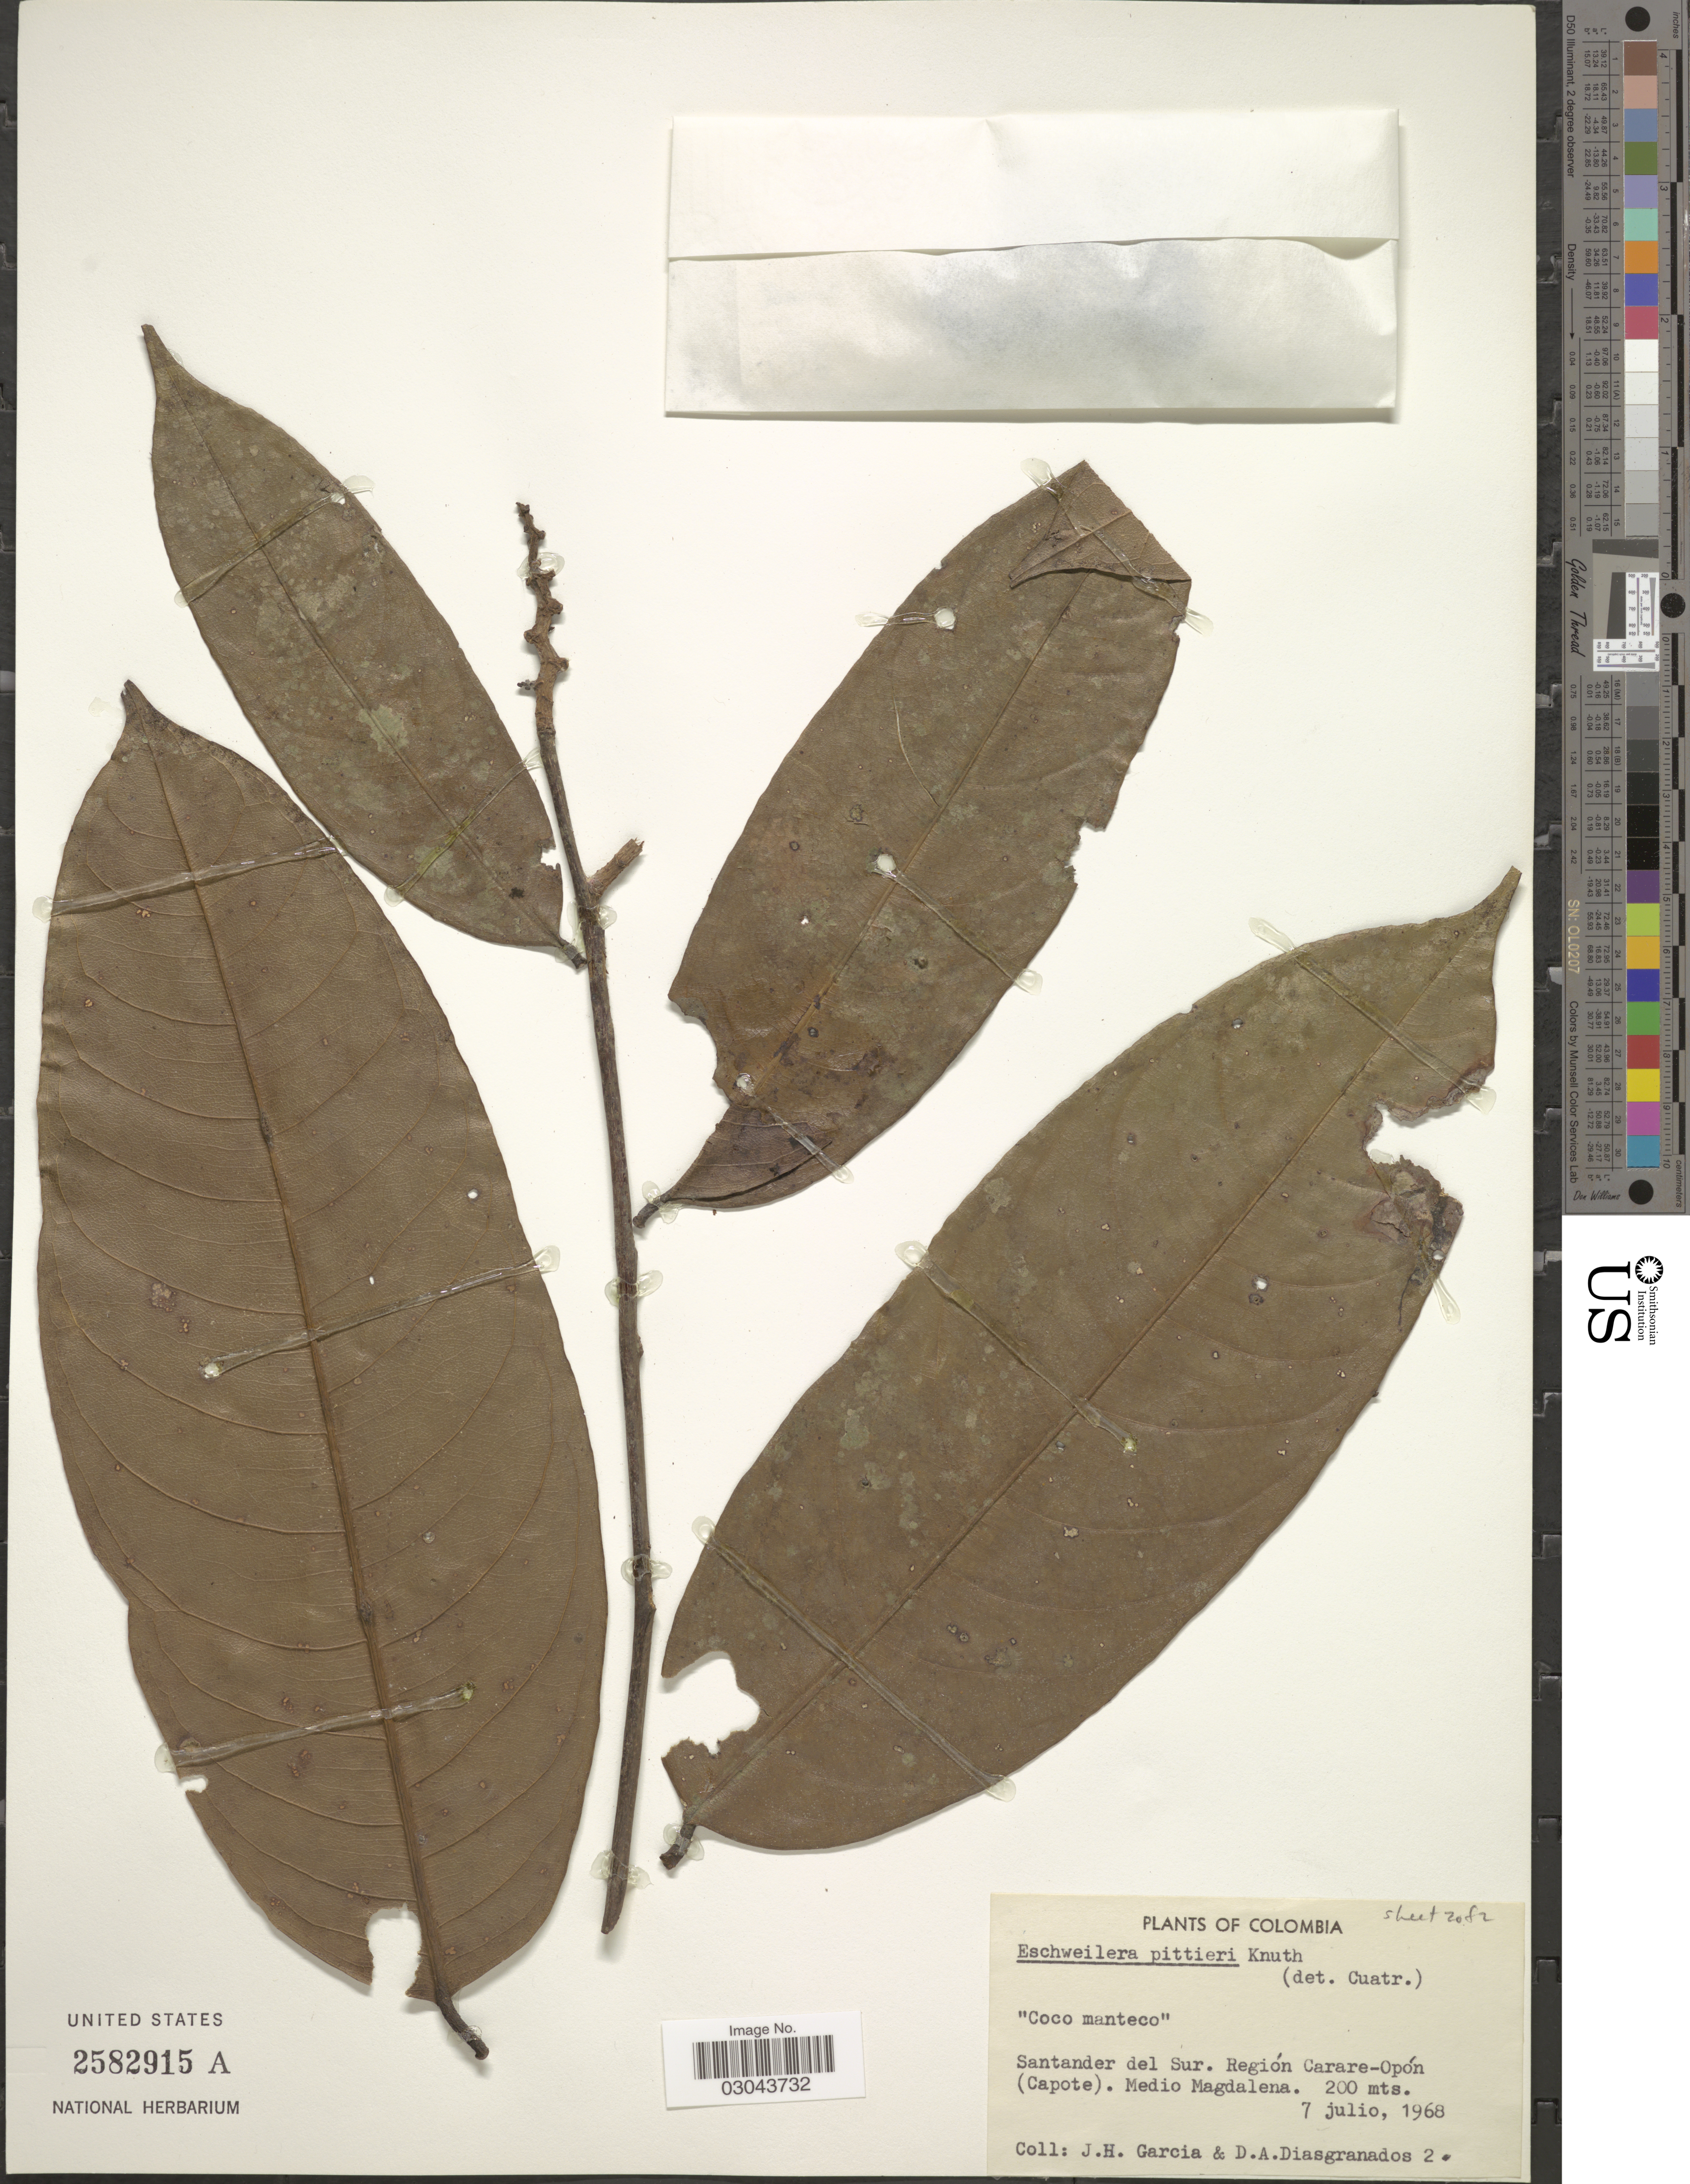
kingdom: Plantae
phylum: Tracheophyta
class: Magnoliopsida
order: Ericales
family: Lecythidaceae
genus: Eschweilera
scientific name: Eschweilera pittieri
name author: R. Knuth in Engl.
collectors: J. H. García & D. A. Diasgranados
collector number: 2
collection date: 1968-07-07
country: Colombia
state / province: Santander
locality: Santander del Sur. Región Carare-Opón (Capote). Medio Magdalena.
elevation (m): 200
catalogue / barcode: US 2582915A